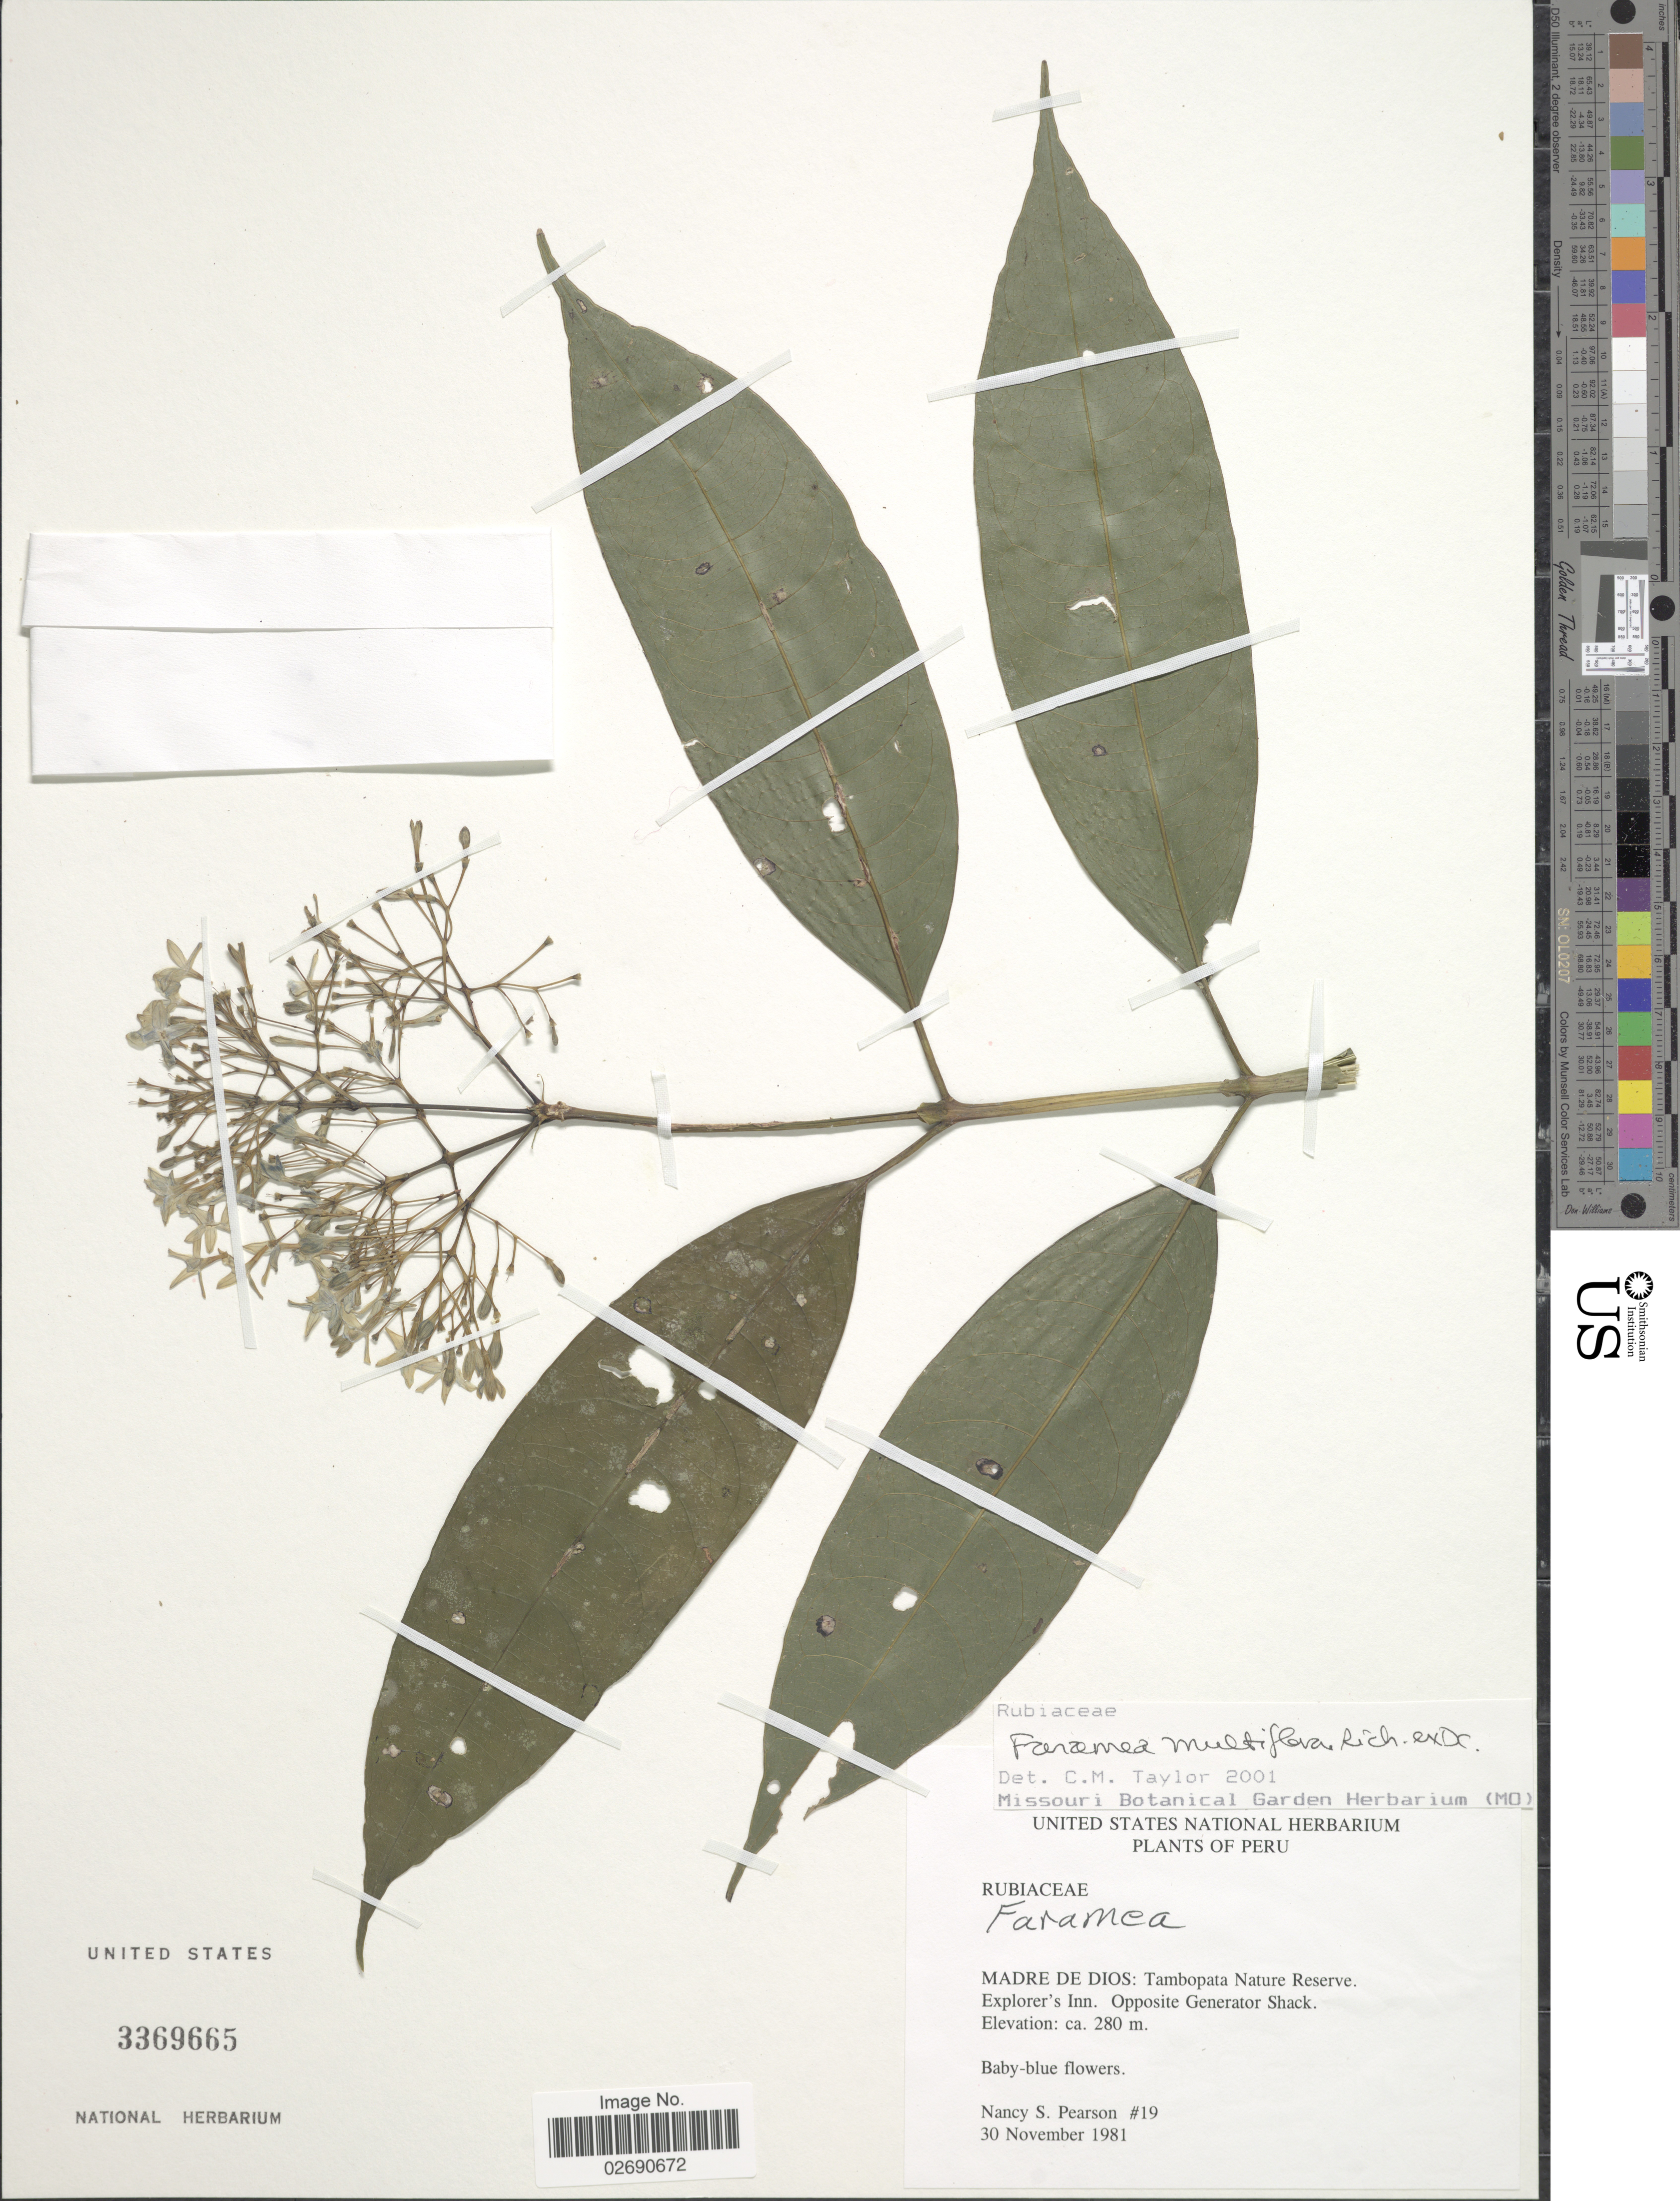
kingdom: Plantae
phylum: Tracheophyta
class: Magnoliopsida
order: Gentianales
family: Rubiaceae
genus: Faramea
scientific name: Faramea multiflora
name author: A. Rich. ex DC.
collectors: N. S. Pearson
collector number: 19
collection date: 1981-11-30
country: Peru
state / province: Madre de Dios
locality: Tambopata Nature Reserve. Explorer's Inn. Oppoiste Generator Shack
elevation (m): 280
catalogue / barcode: US 3369665